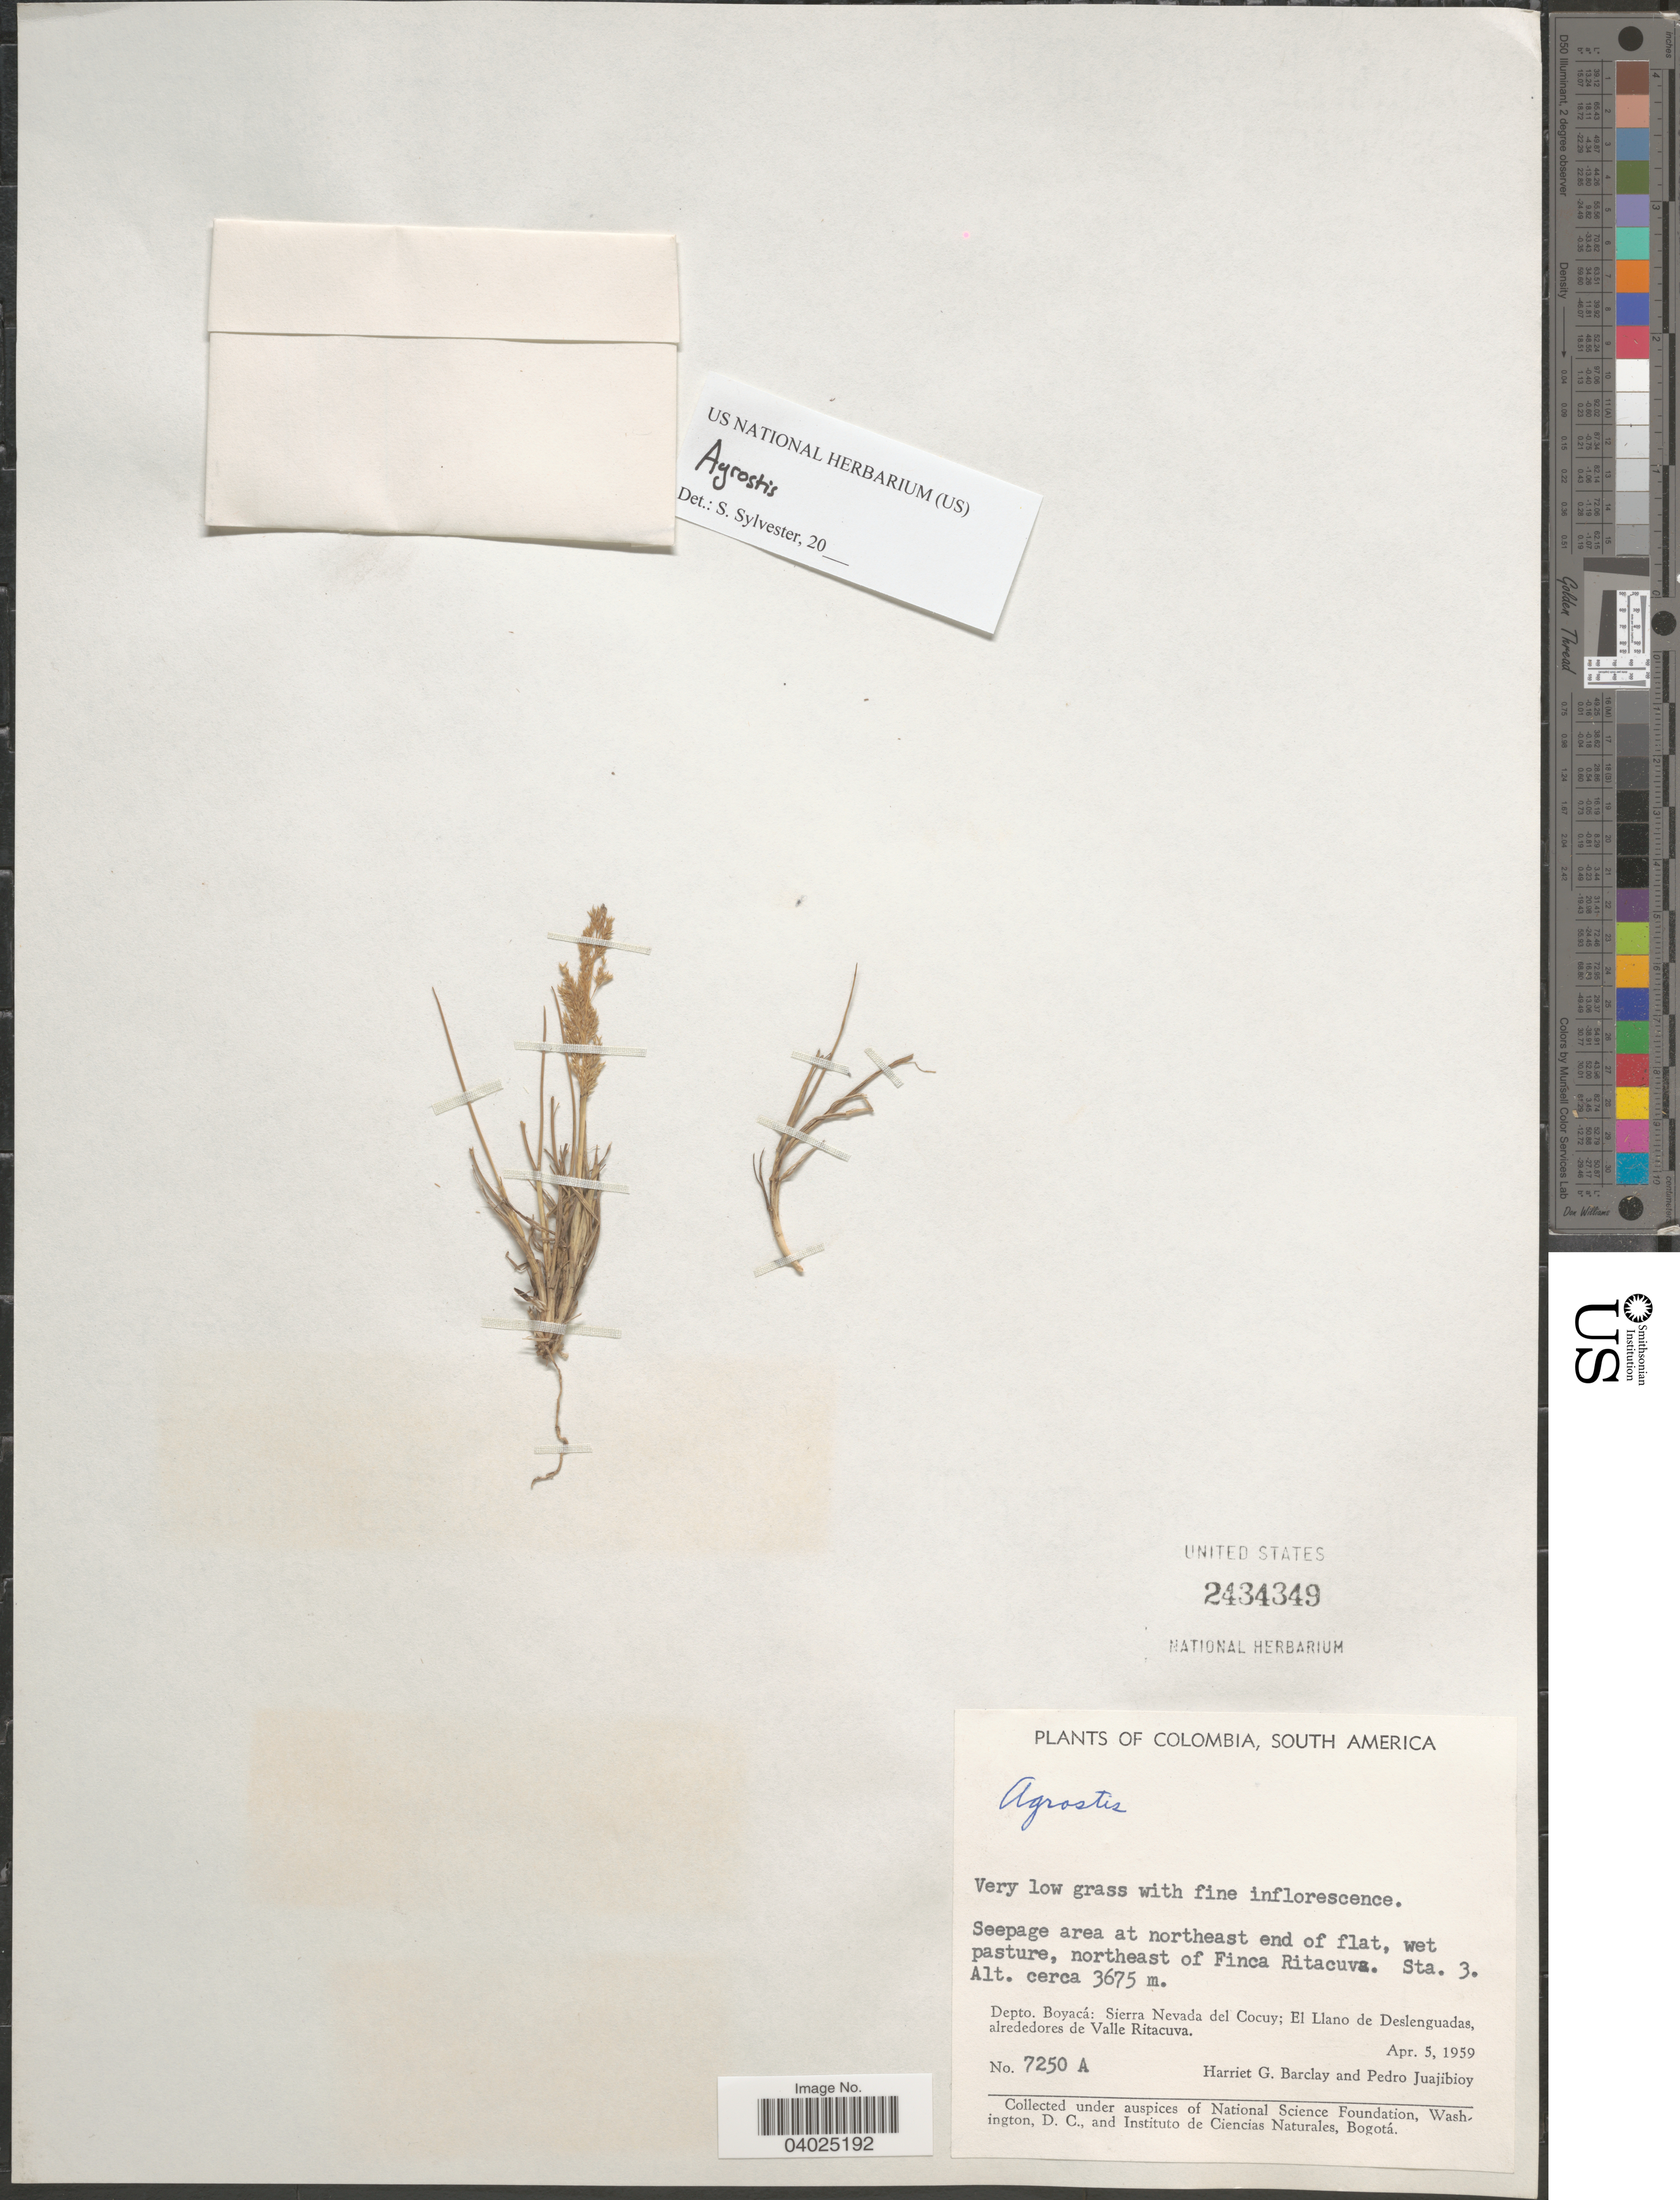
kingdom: Plantae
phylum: Tracheophyta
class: Liliopsida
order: Poales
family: Poaceae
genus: Agrostis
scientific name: Agrostis sp.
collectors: H. G. Barclay & P. Juajibioy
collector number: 7250A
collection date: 1959-04-05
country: Colombia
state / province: Boyacá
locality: Seepage area at northeast end of flat, wet pasture, northeast of Finca Ritacuva. Sta. 3. Depto. Boyacá: Sierra Nevada del Cocuy; El Llano de Deslenguadas, alrededores de Valle Ritacuva.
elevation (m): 3675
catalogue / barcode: US 2434349